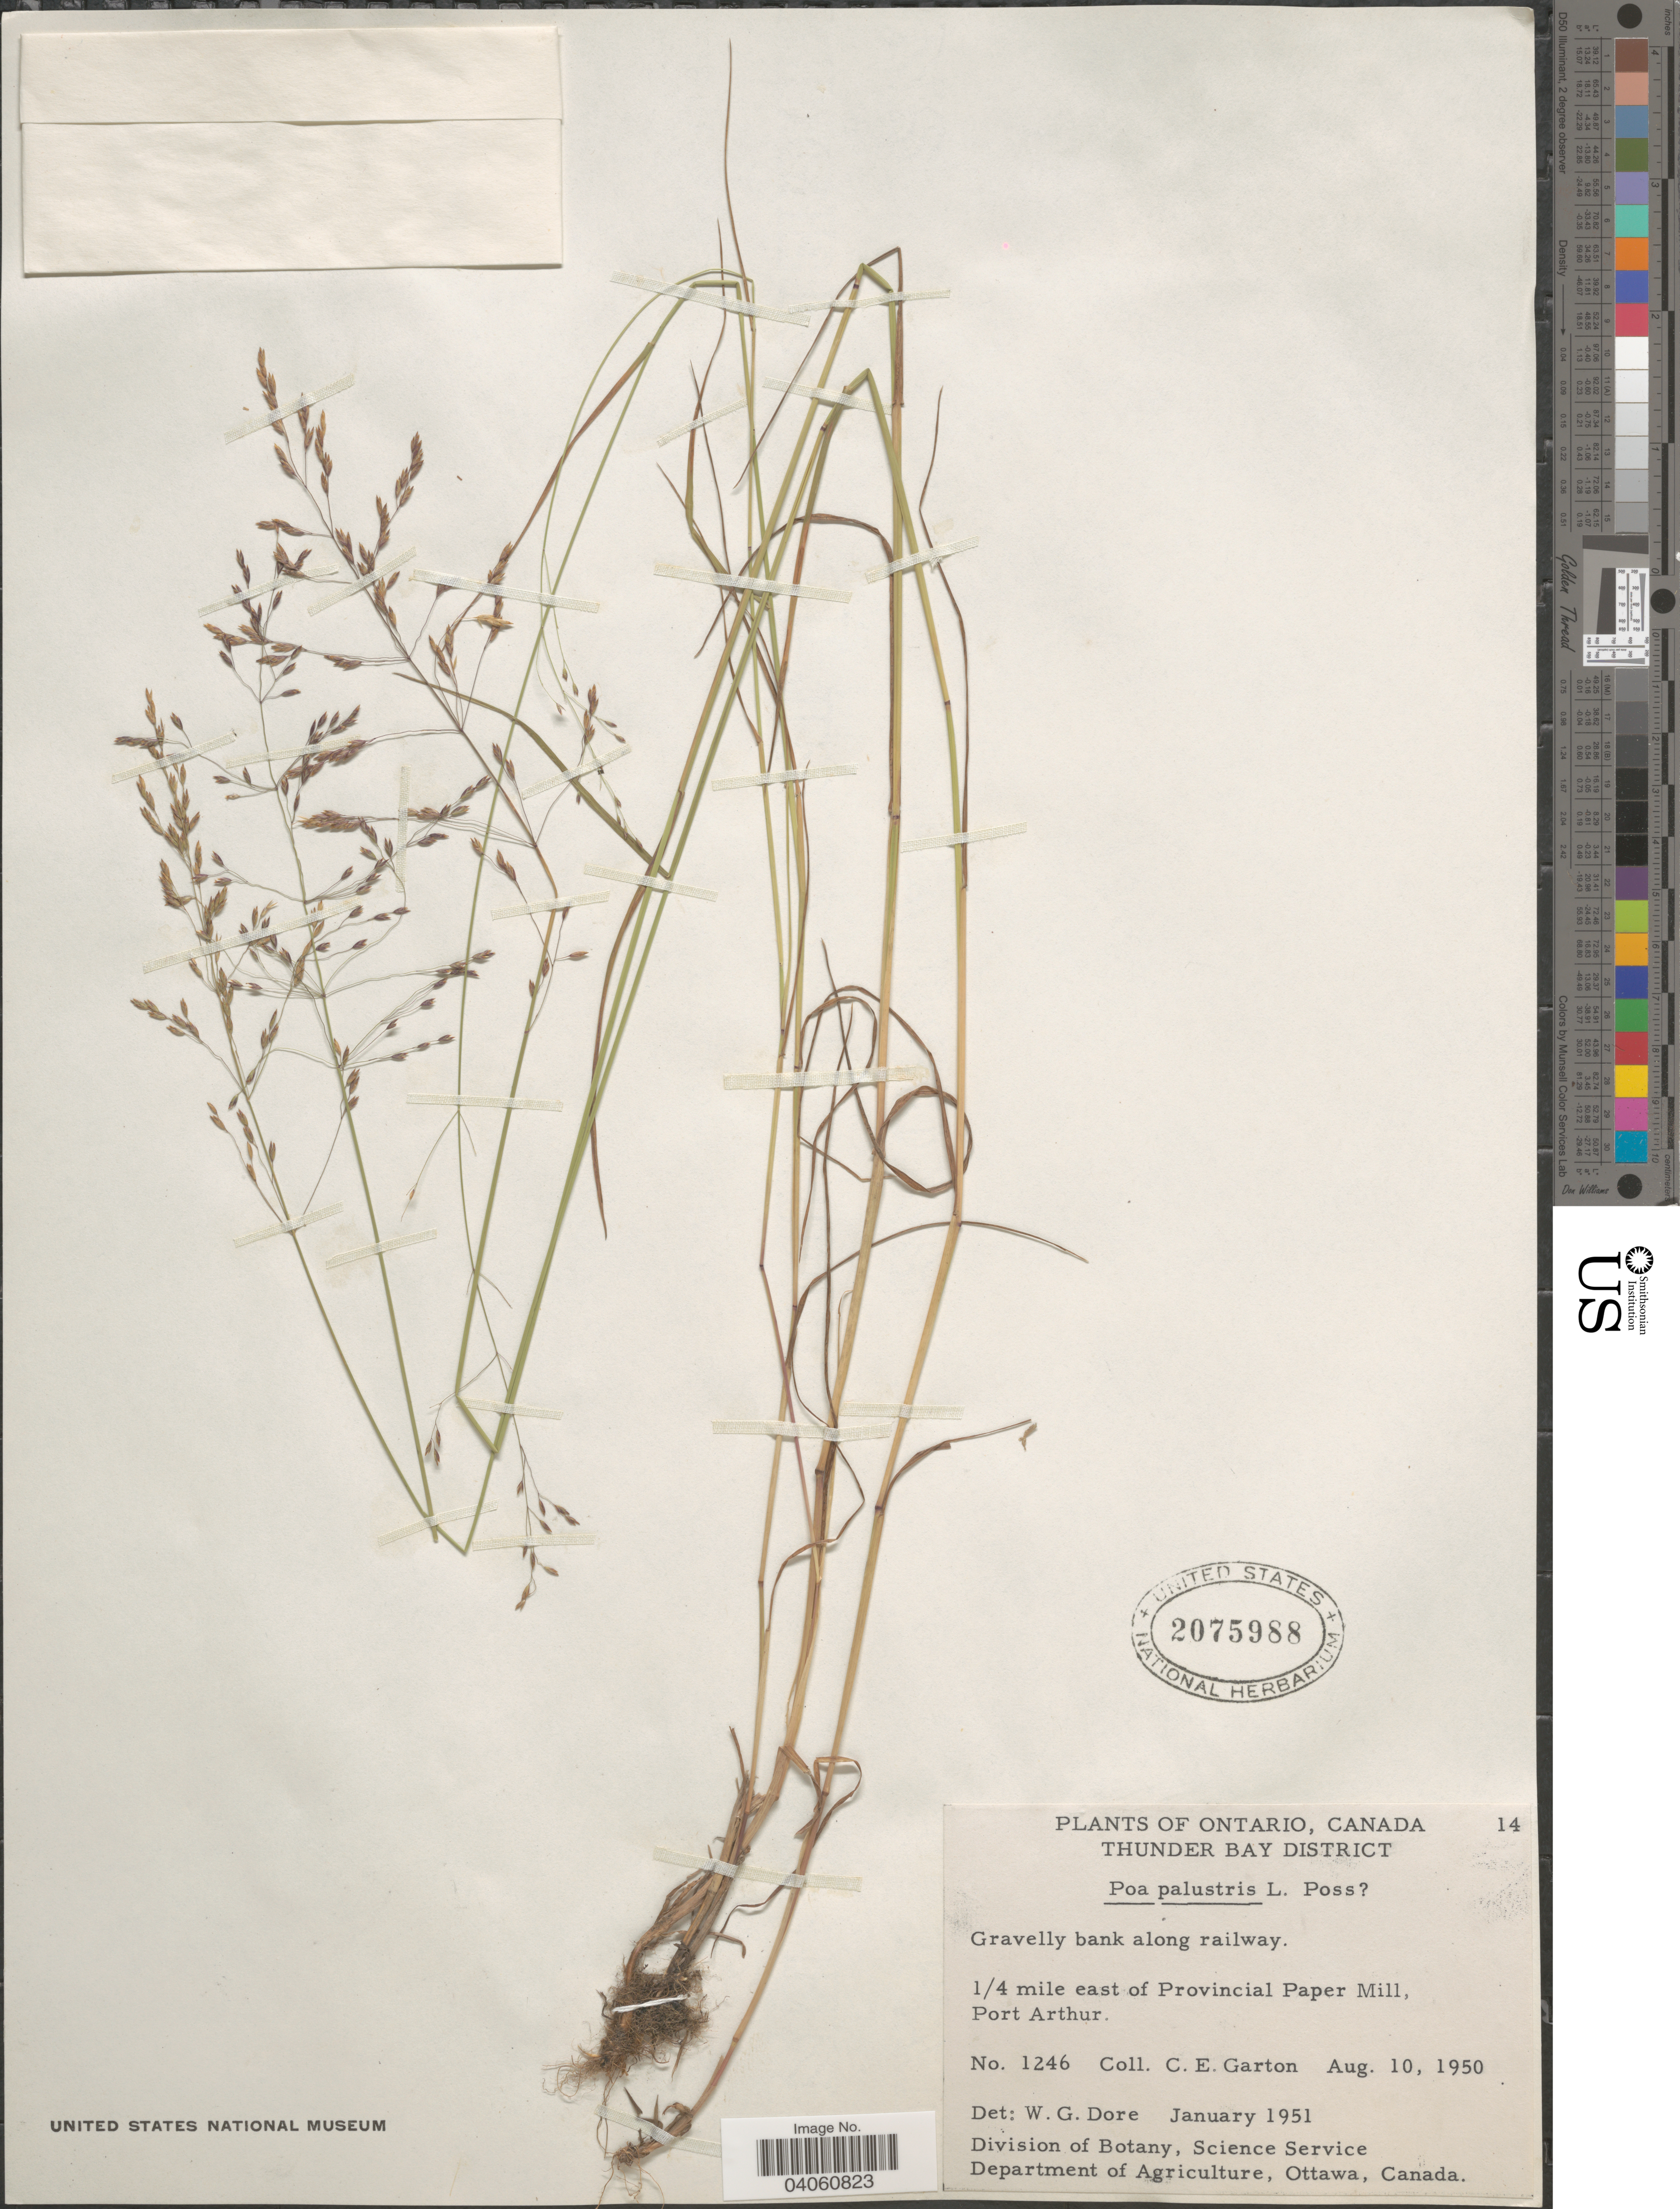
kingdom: Plantae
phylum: Tracheophyta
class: Liliopsida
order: Poales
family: Poaceae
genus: Poa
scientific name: Poa palustris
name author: L.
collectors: C. E. Garton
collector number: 1246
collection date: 1950-08-10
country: Canada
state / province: Ontario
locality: Thunder Bay District. ¼ mile east of Provincial Paper Mill, Port Arthur.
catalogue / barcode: US 2075988